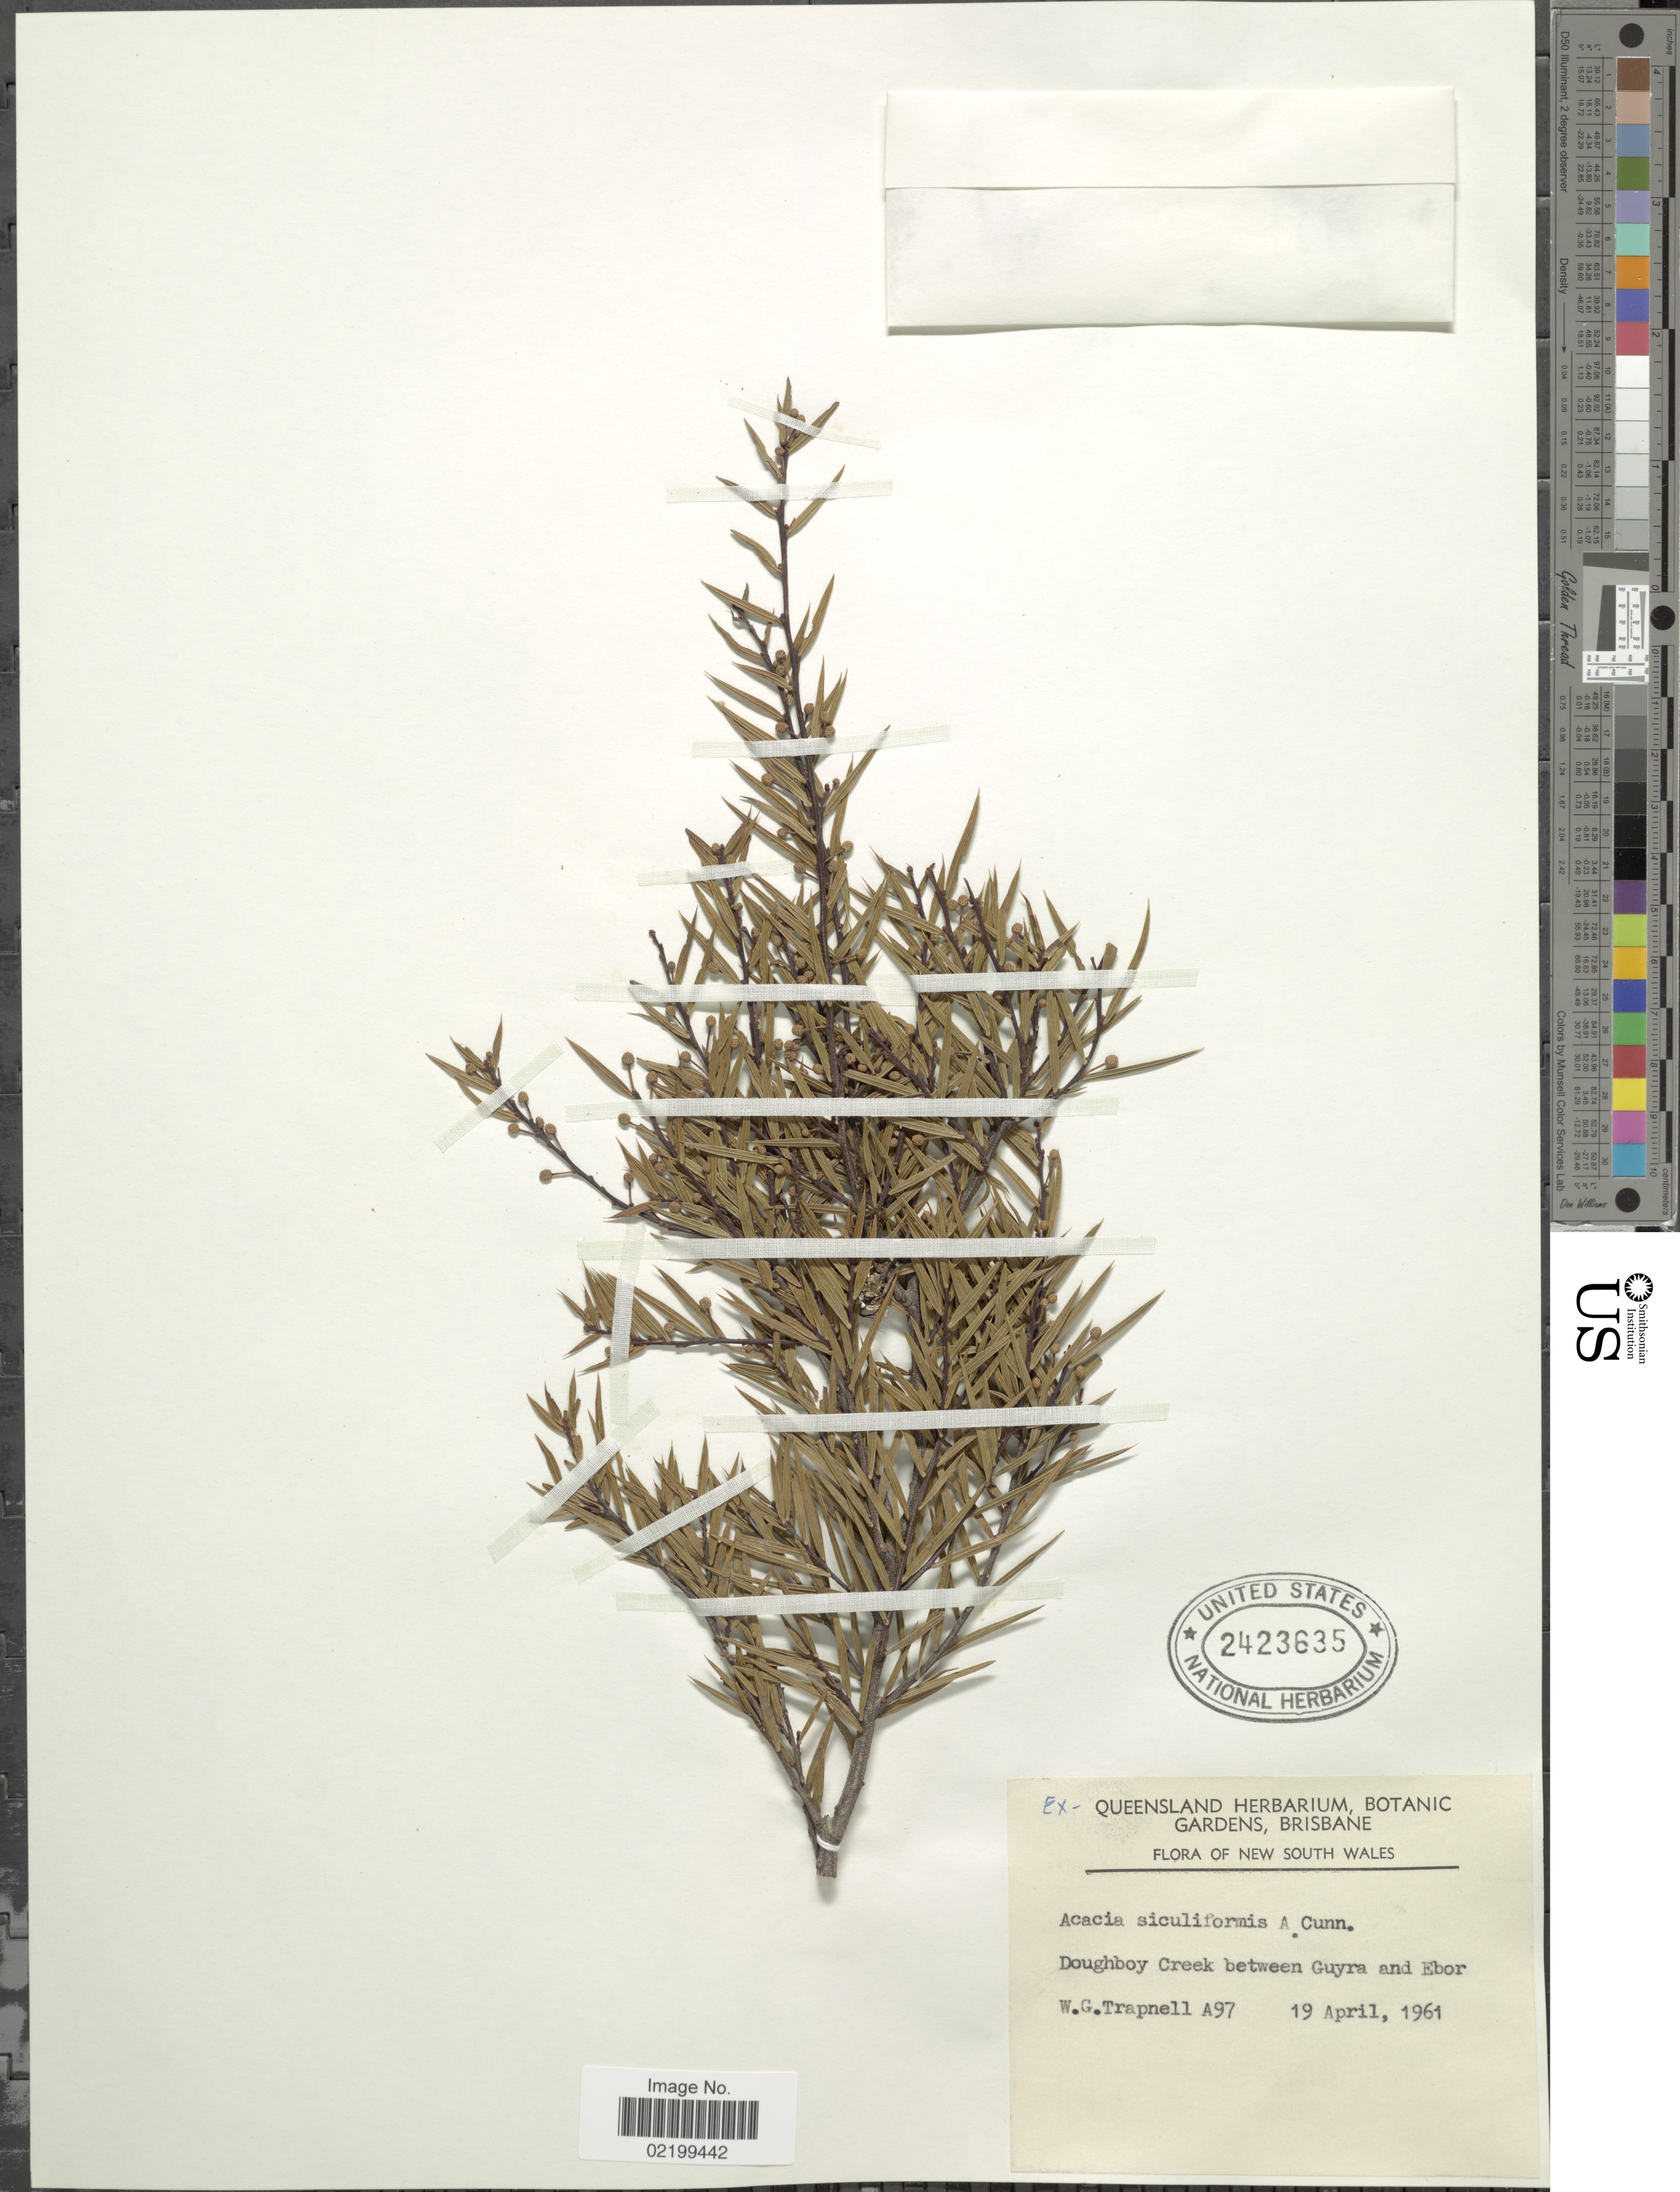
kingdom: Plantae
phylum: Tracheophyta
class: Magnoliopsida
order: Fabales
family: Fabaceae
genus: Acacia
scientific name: Acacia siculiformis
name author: Benth.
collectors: W. Trapnell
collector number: A97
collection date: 1961-04-19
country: Australia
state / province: New South Wales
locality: Doughboy Creek between Guyra and Ebor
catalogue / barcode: US 2423635